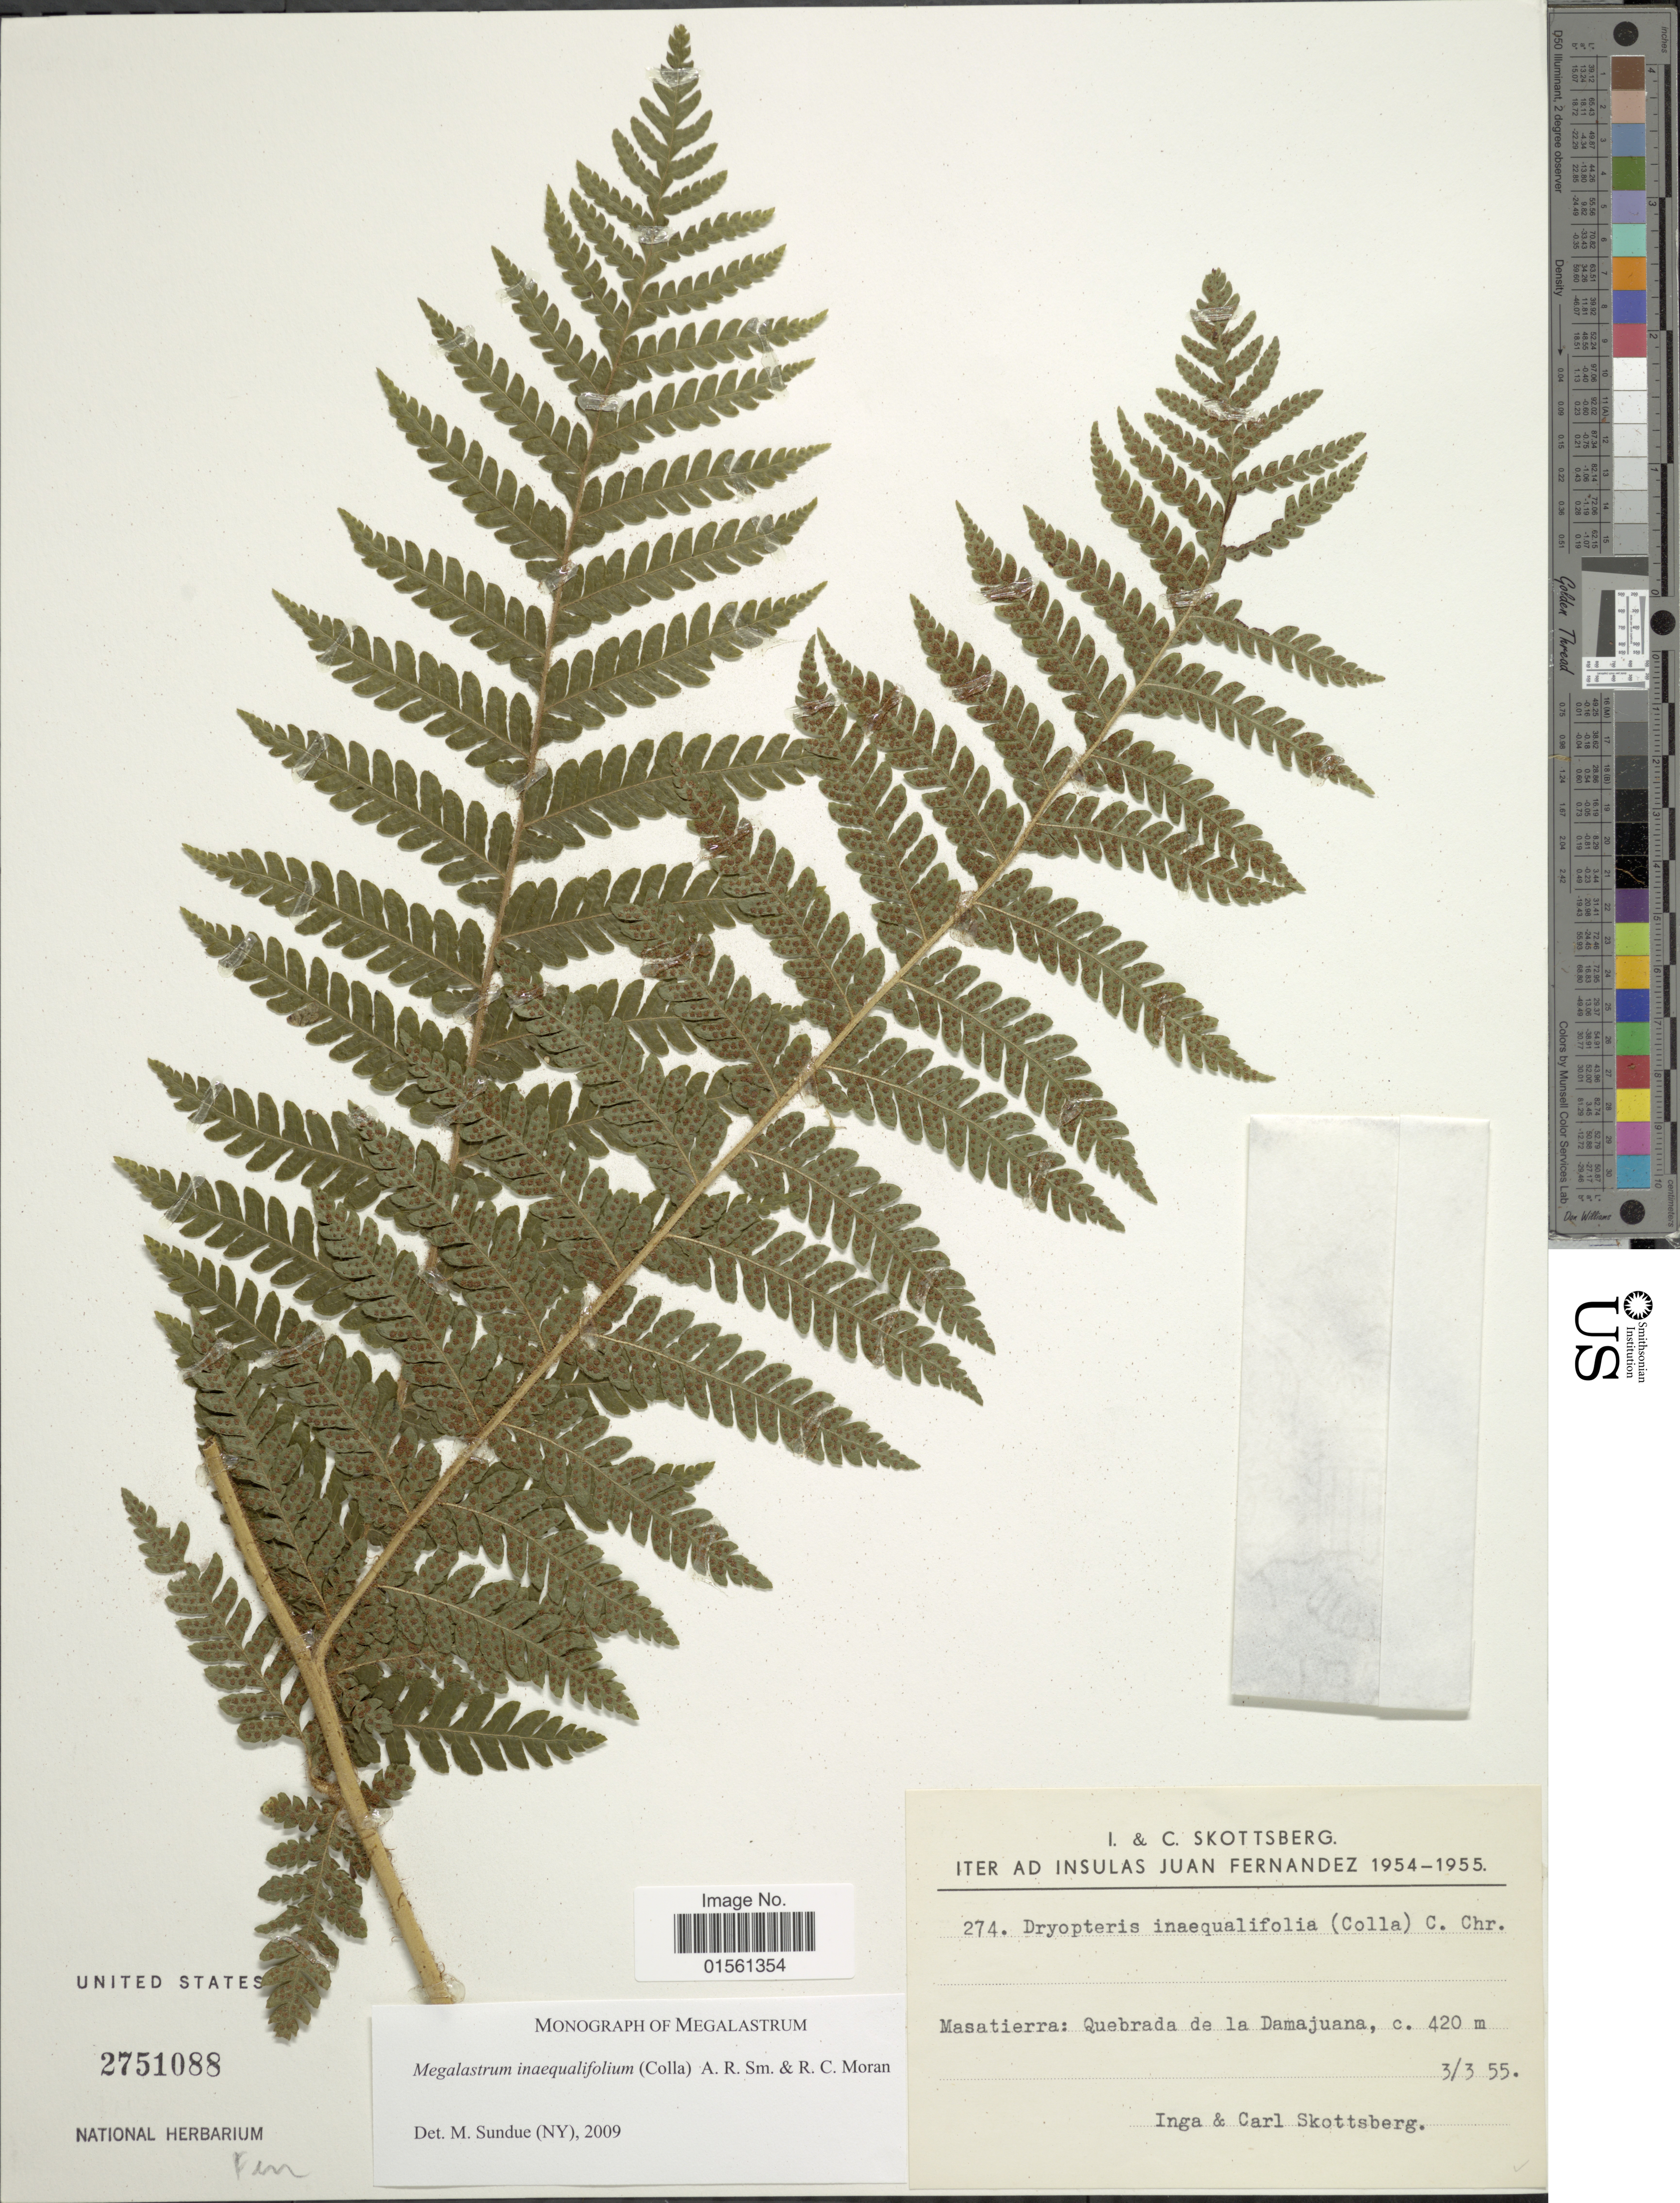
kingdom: Plantae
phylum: Tracheophyta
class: Polypodiopsida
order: Polypodiales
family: Dryopteridaceae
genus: Megalastrum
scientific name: Megalastrum inaequalifolium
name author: (Colla) A.R. Sm. & R.C. Moran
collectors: I. Skottsberg & C. Skottsberg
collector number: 274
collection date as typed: Transcribed d/m/y: 3/3/55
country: Chile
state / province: Valparaíso (V)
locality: Insulas Juan Fernandes, Masatierra: Quebrada de la Damajuana.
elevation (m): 420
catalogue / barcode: US 2751088